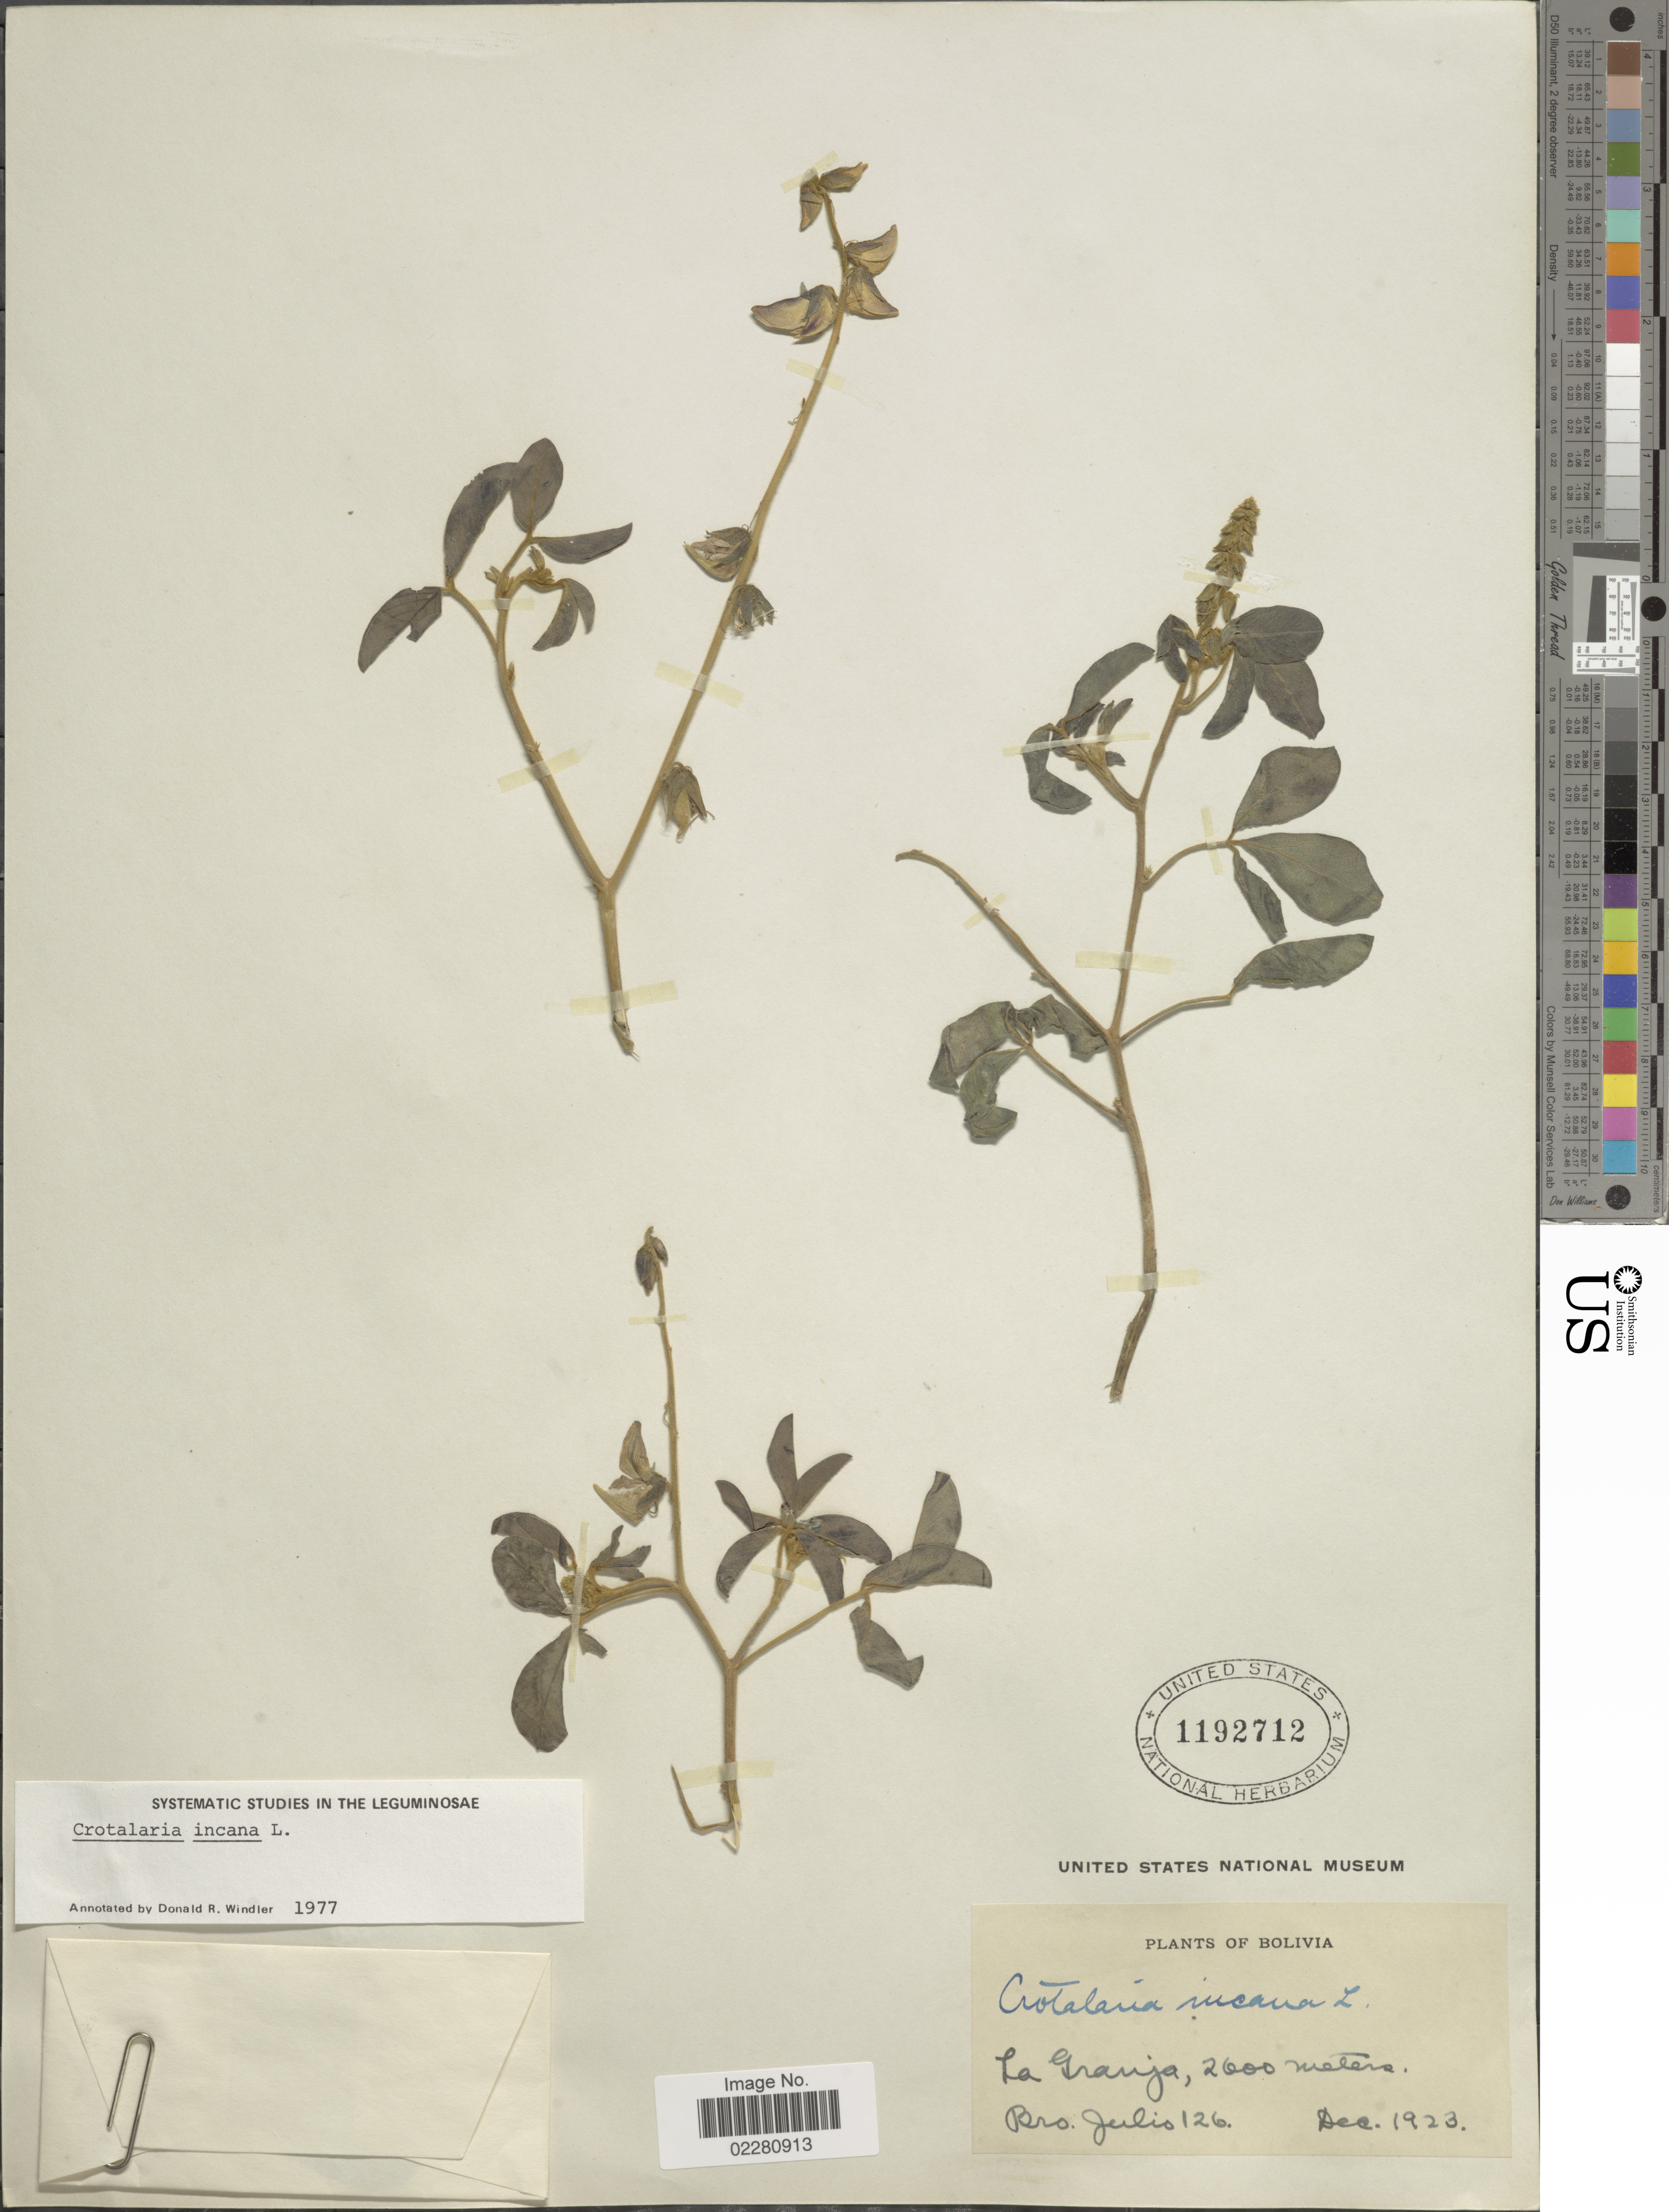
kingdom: Plantae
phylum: Tracheophyta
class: Magnoliopsida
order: Fabales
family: Fabaceae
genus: Crotalaria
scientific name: Crotalaria incana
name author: L.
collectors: Bro. Julio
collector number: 126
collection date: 1923-12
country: Bolivia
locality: La Granja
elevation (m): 2600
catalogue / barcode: US 1192712